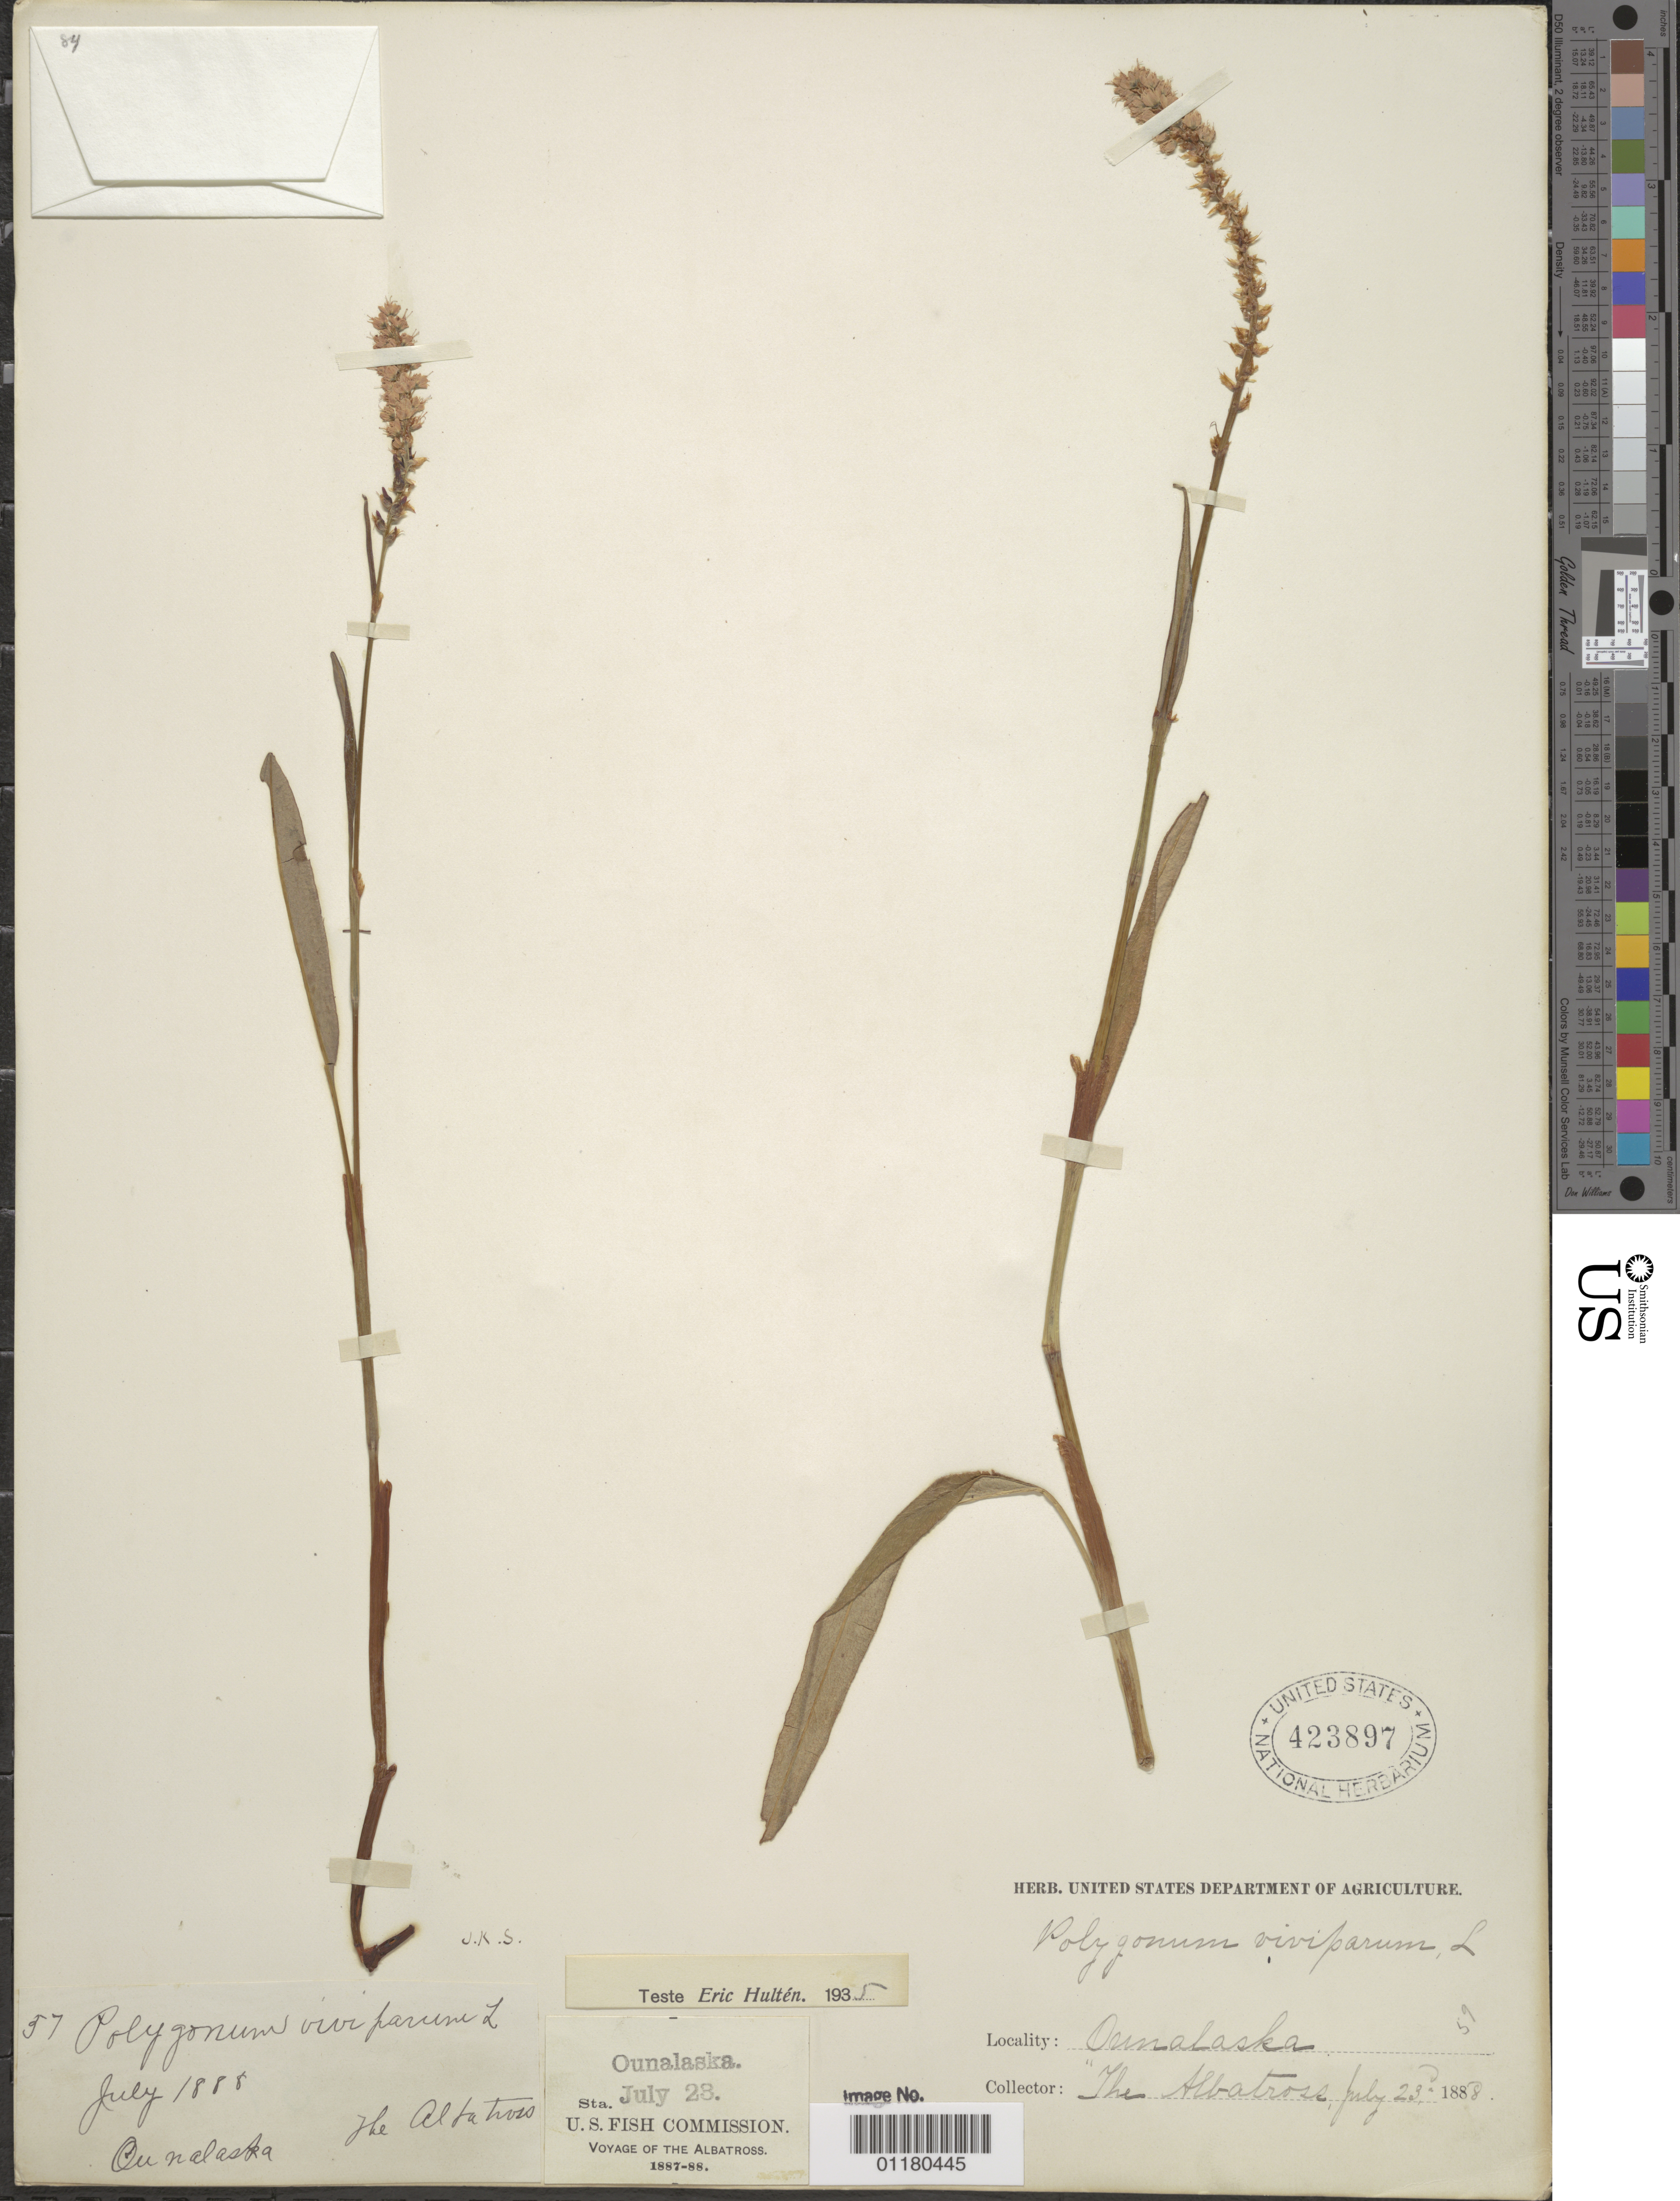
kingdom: Plantae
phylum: Tracheophyta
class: Magnoliopsida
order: Caryophyllales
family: Polygonaceae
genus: Bistorta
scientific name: Bistorta vivipara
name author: (L.) Delarbre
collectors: "The Albatross"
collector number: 57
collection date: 1888-07-23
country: United States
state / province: Alaska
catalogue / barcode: US 423897